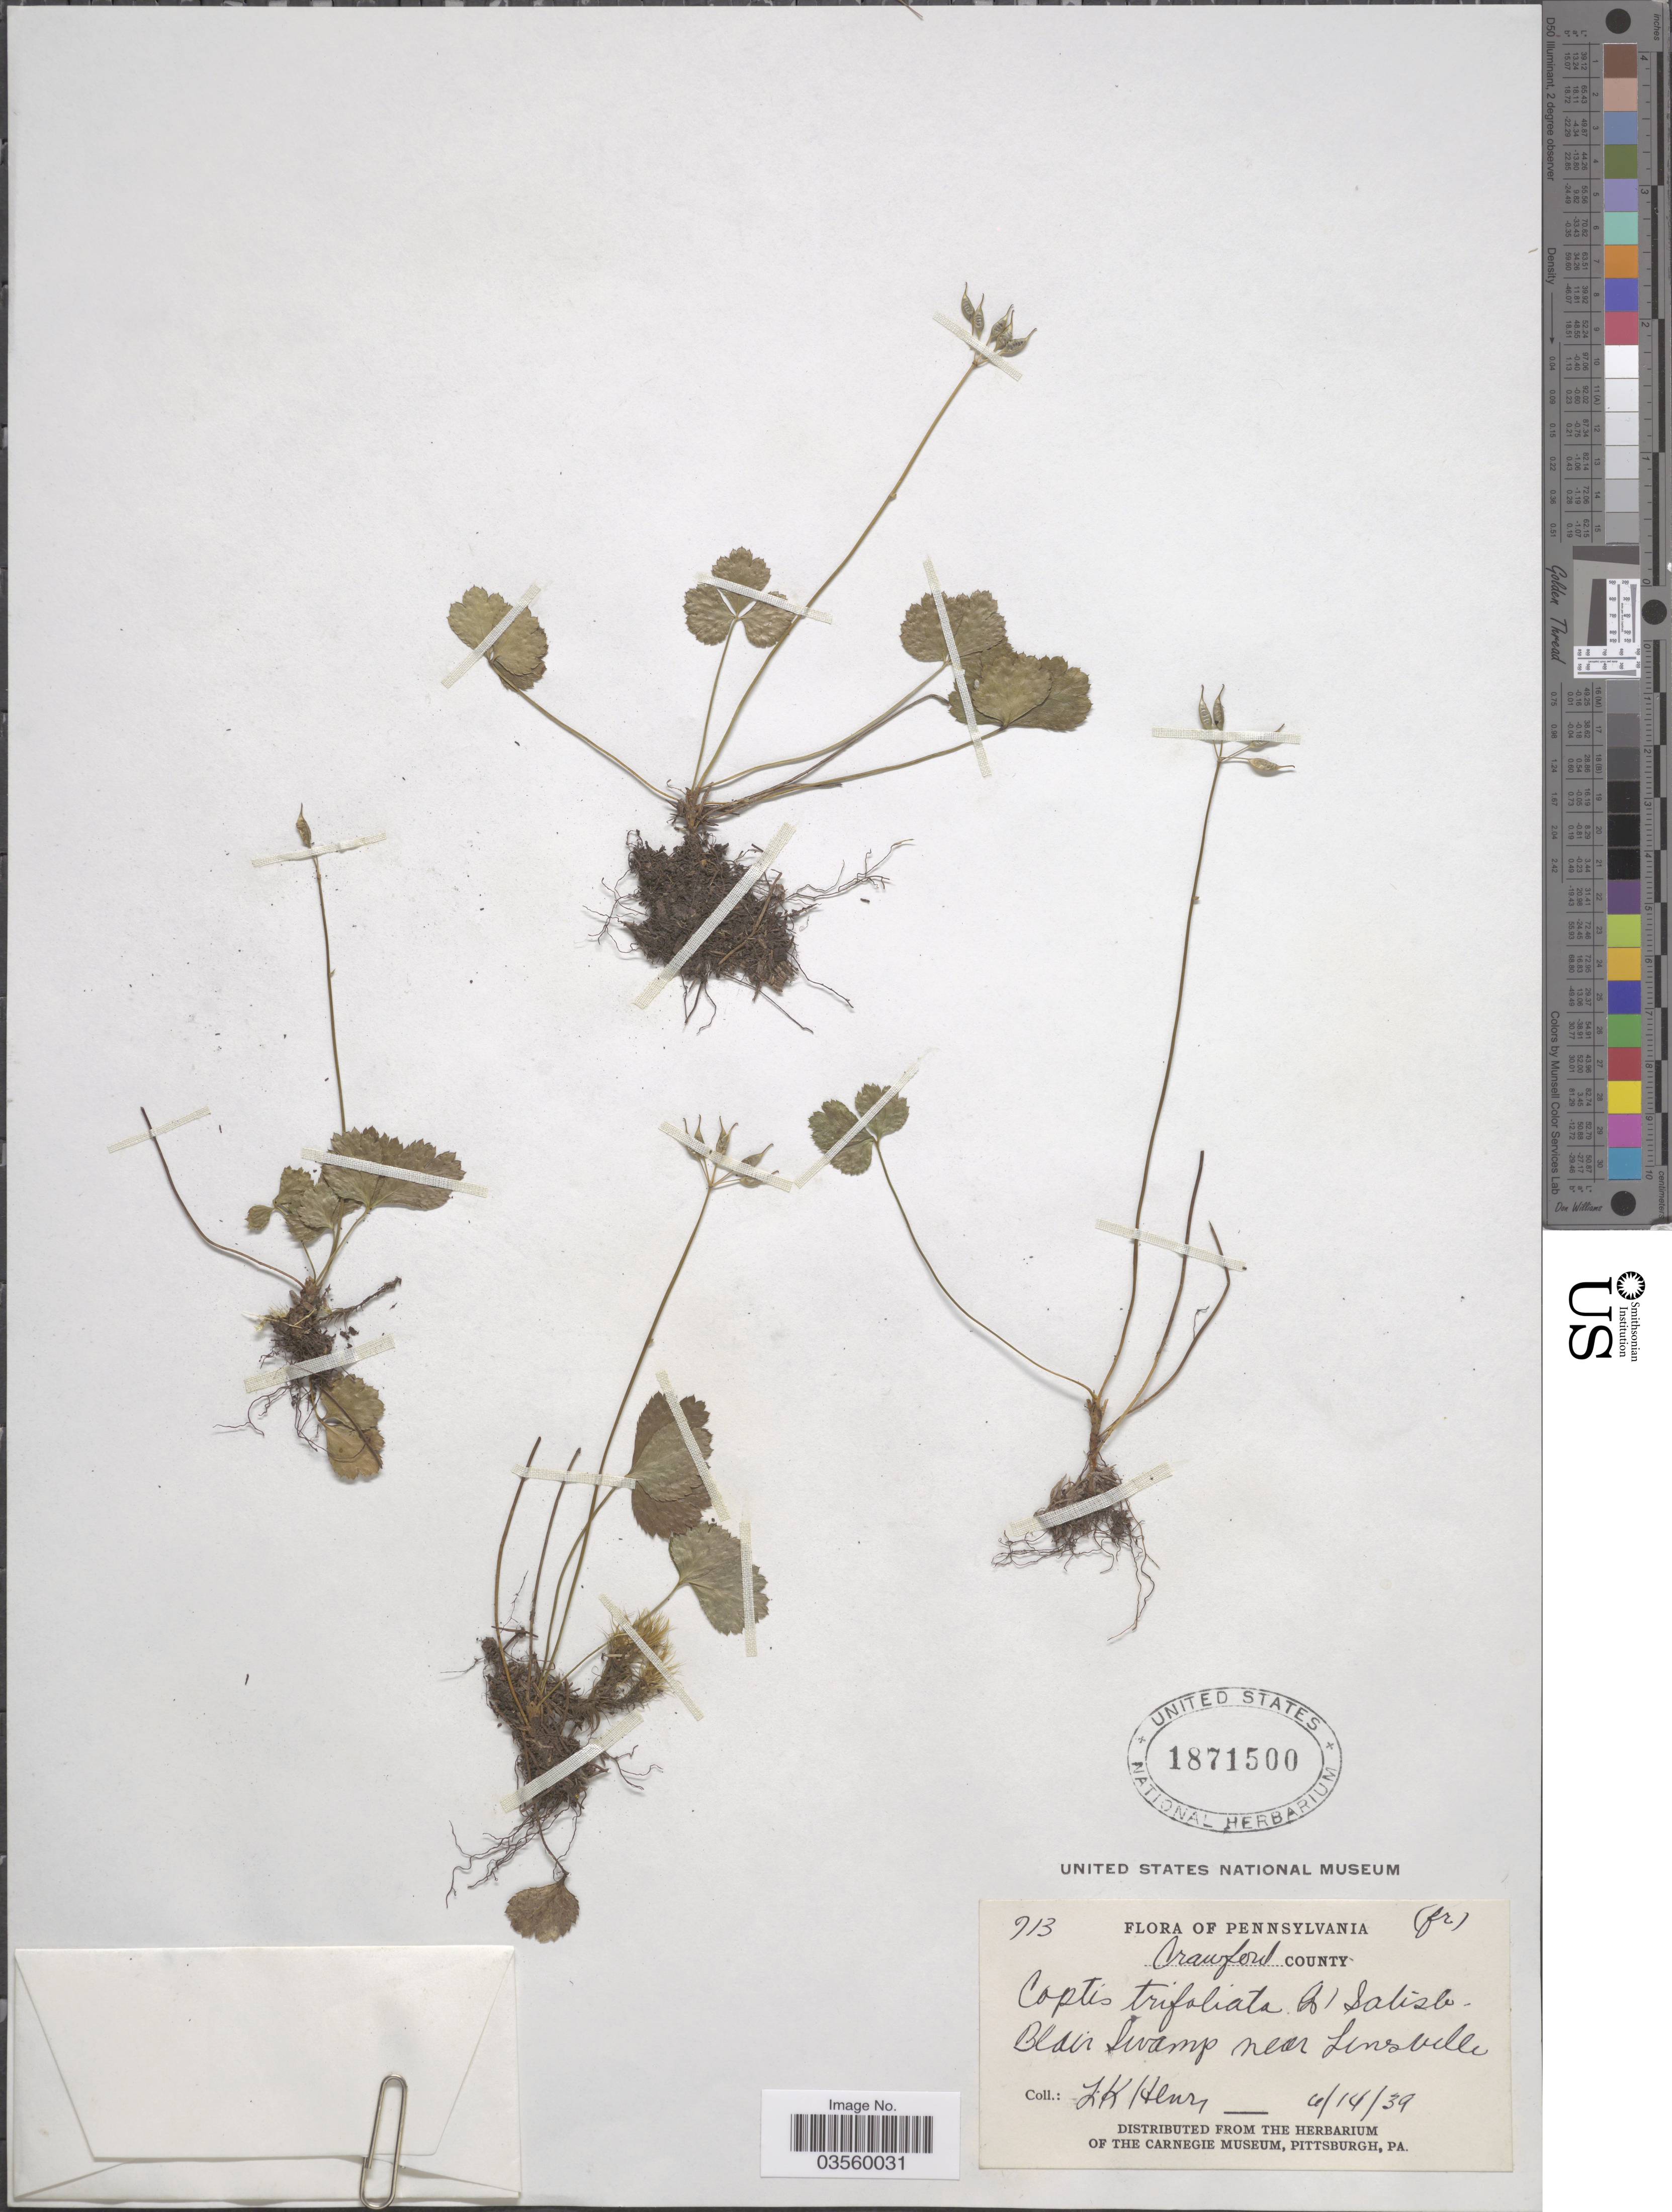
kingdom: Plantae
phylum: Tracheophyta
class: Magnoliopsida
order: Ranunculales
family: Ranunculaceae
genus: Coptis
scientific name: Coptis trifolia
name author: (L.) Salisb.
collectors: L. K. Henry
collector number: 713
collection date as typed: Transcribed d/m/y: 14/6/39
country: United States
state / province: Pennsylvania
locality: Crawford County. Blair Swamp near Linsville.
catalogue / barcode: US 1871500